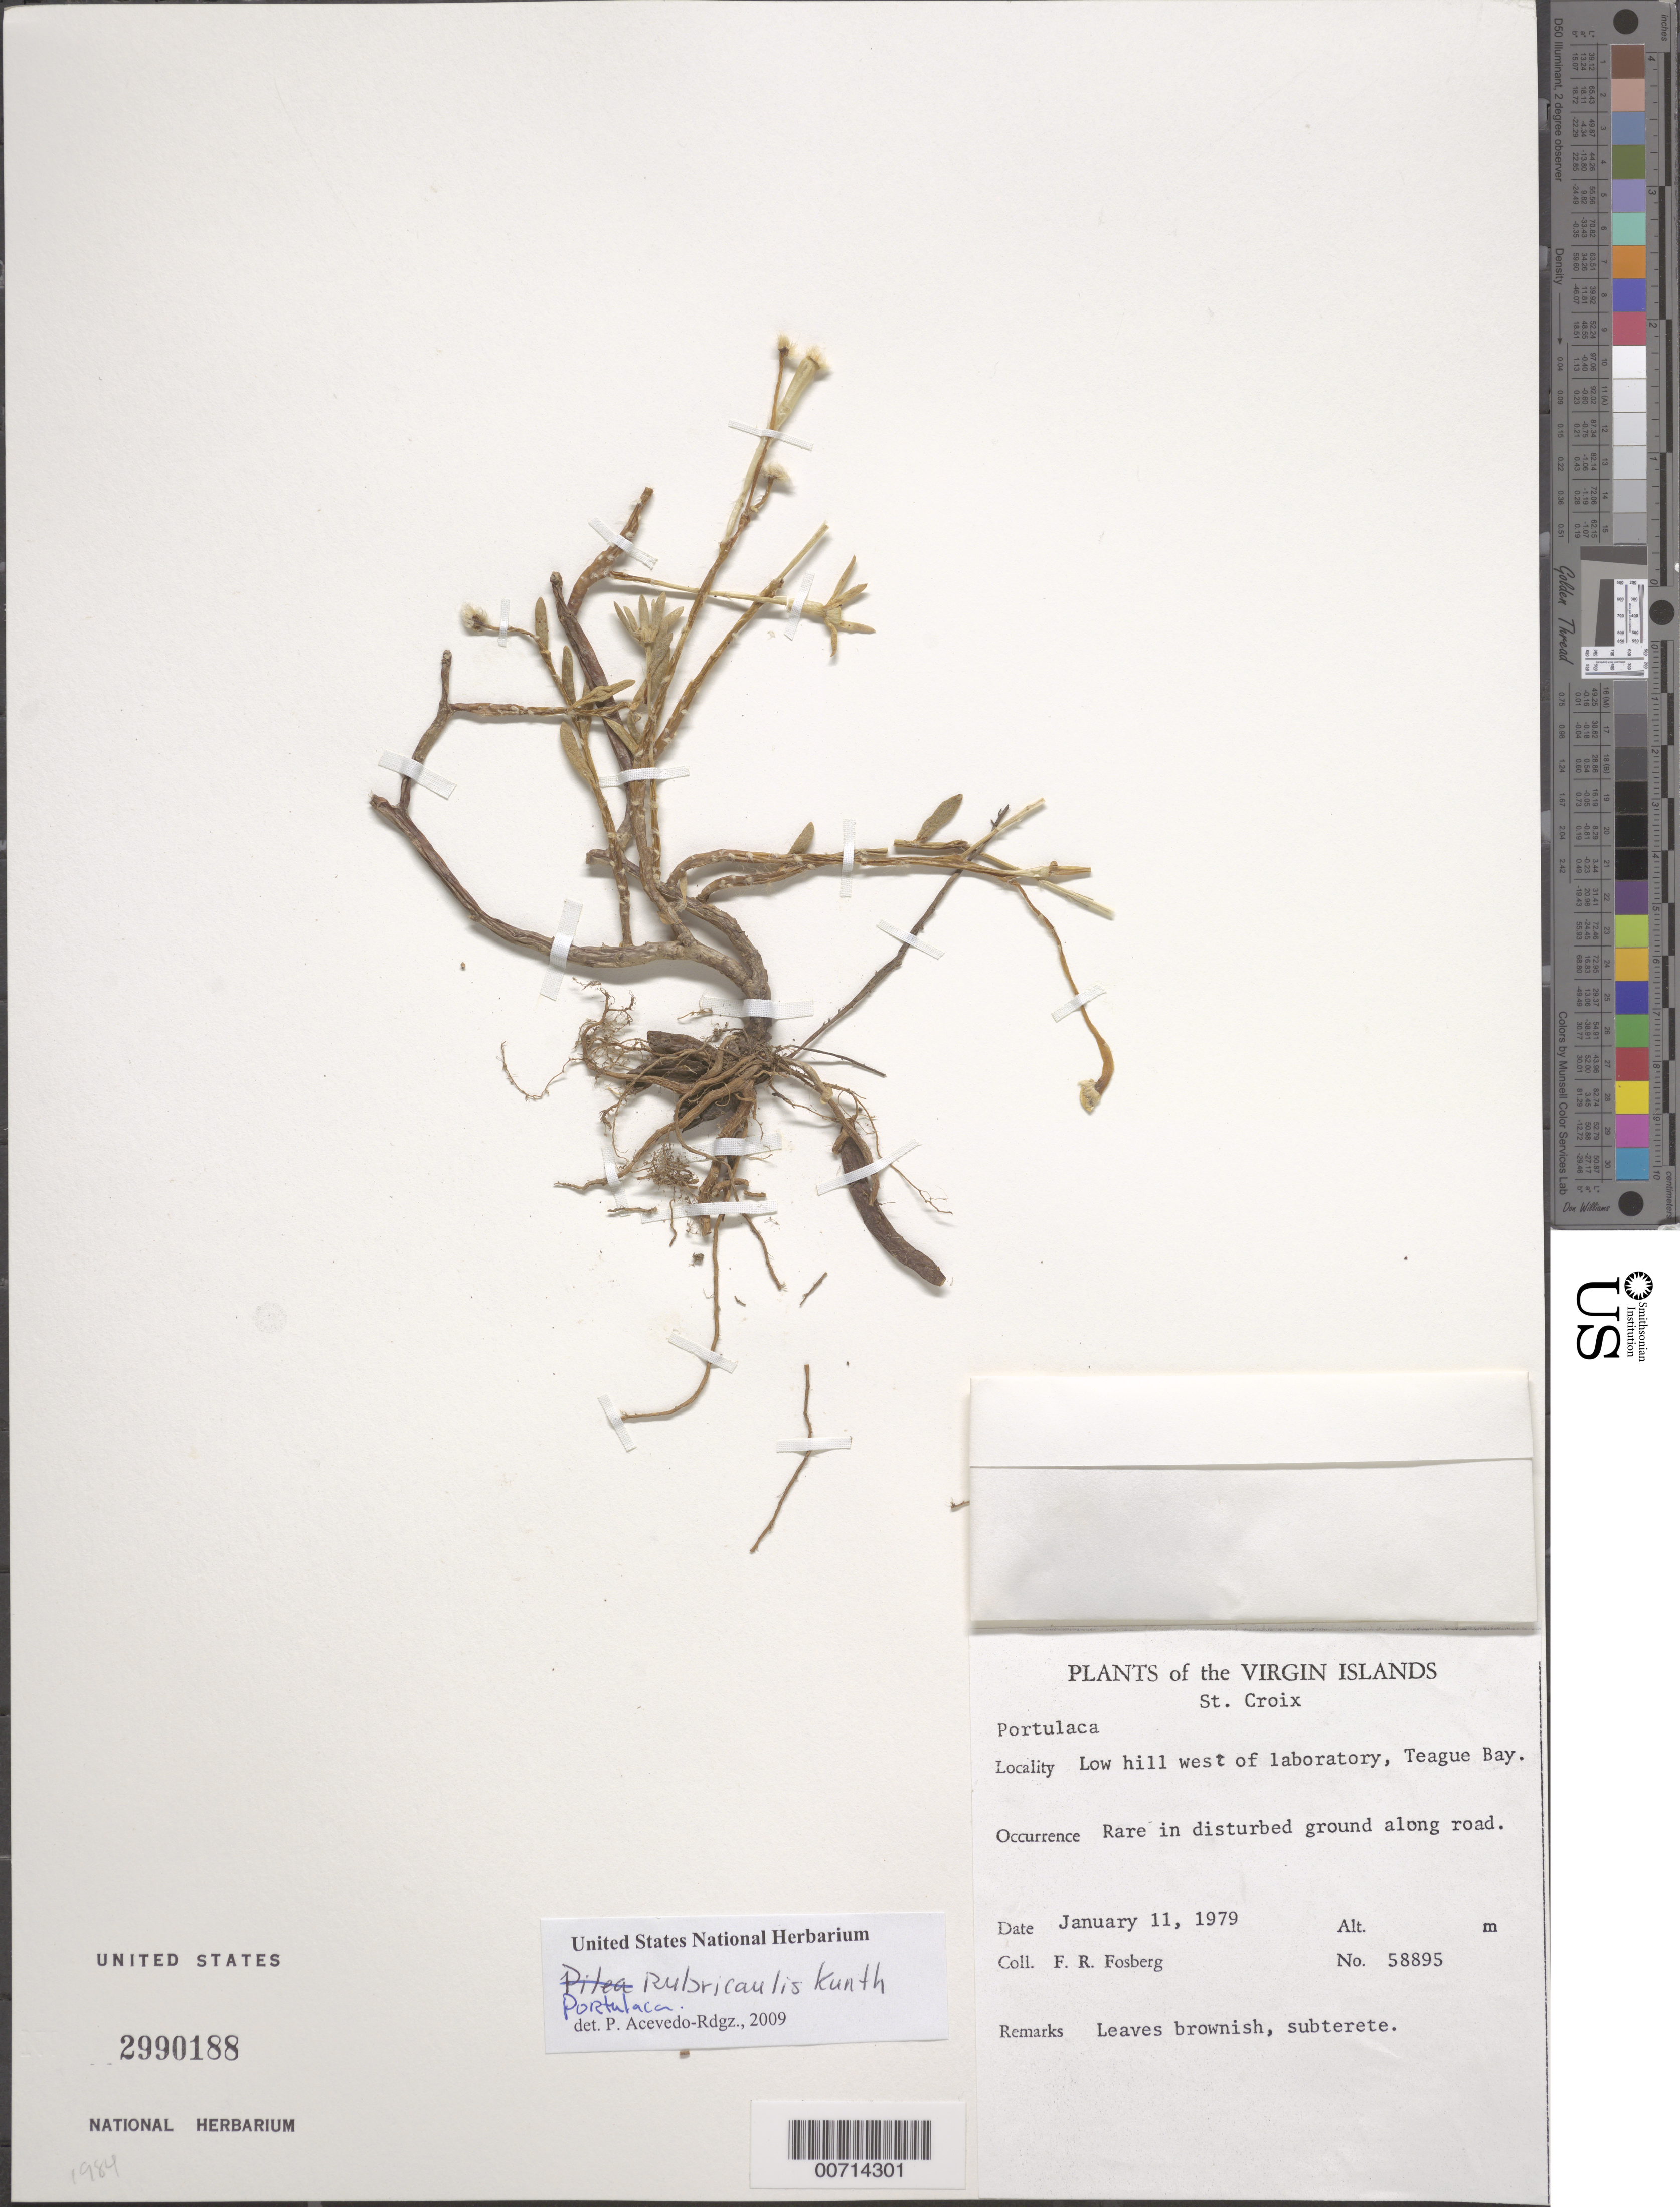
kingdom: Plantae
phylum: Tracheophyta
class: Magnoliopsida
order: Caryophyllales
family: Portulacaceae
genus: Portulaca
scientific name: Portulaca rubricaulis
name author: Kunth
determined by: Acevedo-Rodríguez, P., (BOT), Smithsonian Institution - National Museum of Natural History (UNITED STATES)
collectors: F. R. Fosberg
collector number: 58895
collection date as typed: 11 Jan 1979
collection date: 1979-01-11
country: U.S. Virgin Islands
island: St. Croix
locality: Teague Bay, low hill W of Laboratory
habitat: Disturbed ground along road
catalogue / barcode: US 2990188